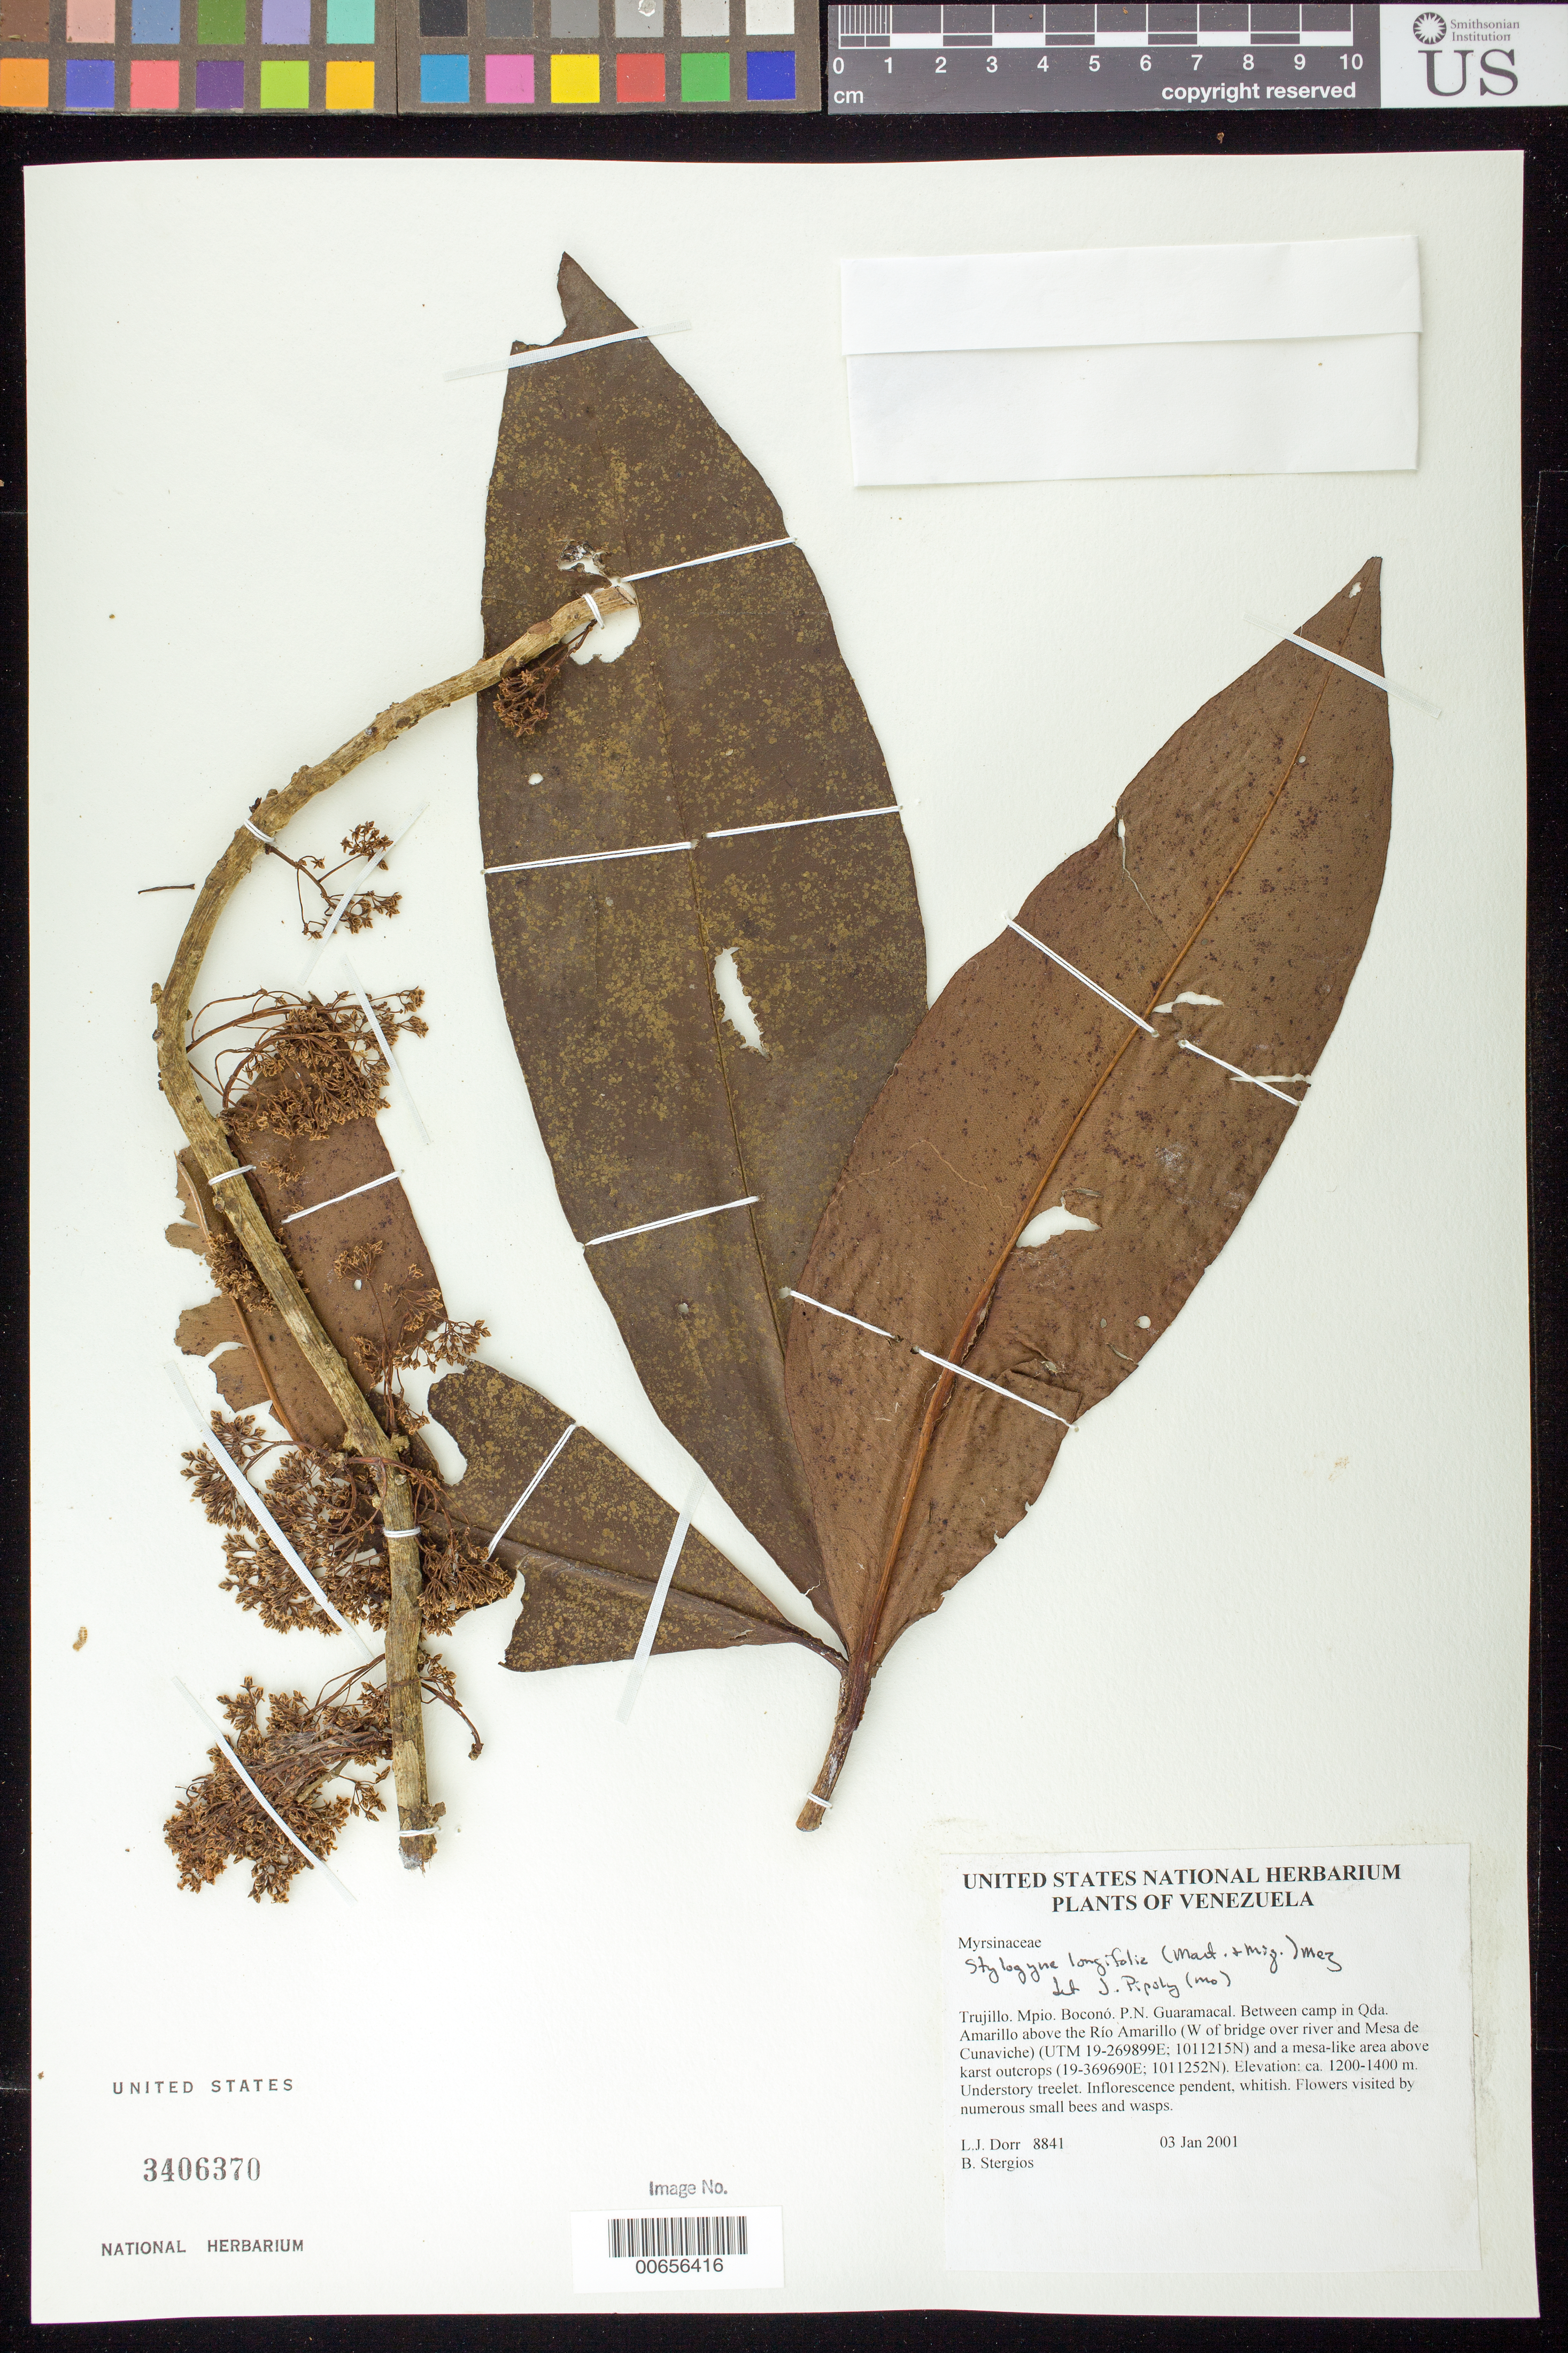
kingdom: Plantae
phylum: Tracheophyta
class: Magnoliopsida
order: Ericales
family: Primulaceae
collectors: L. J. Dorr & B. G. Stergios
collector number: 8841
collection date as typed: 03 Jan 2001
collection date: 2001-01-03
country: Venezuela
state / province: Trujillo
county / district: Boconó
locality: Parque Nacional Guaramacal. Between camp in Qda Amarillo above Río Amarillo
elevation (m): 1200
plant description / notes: FTG, MO, PORT, US, VEN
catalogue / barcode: US 3406370